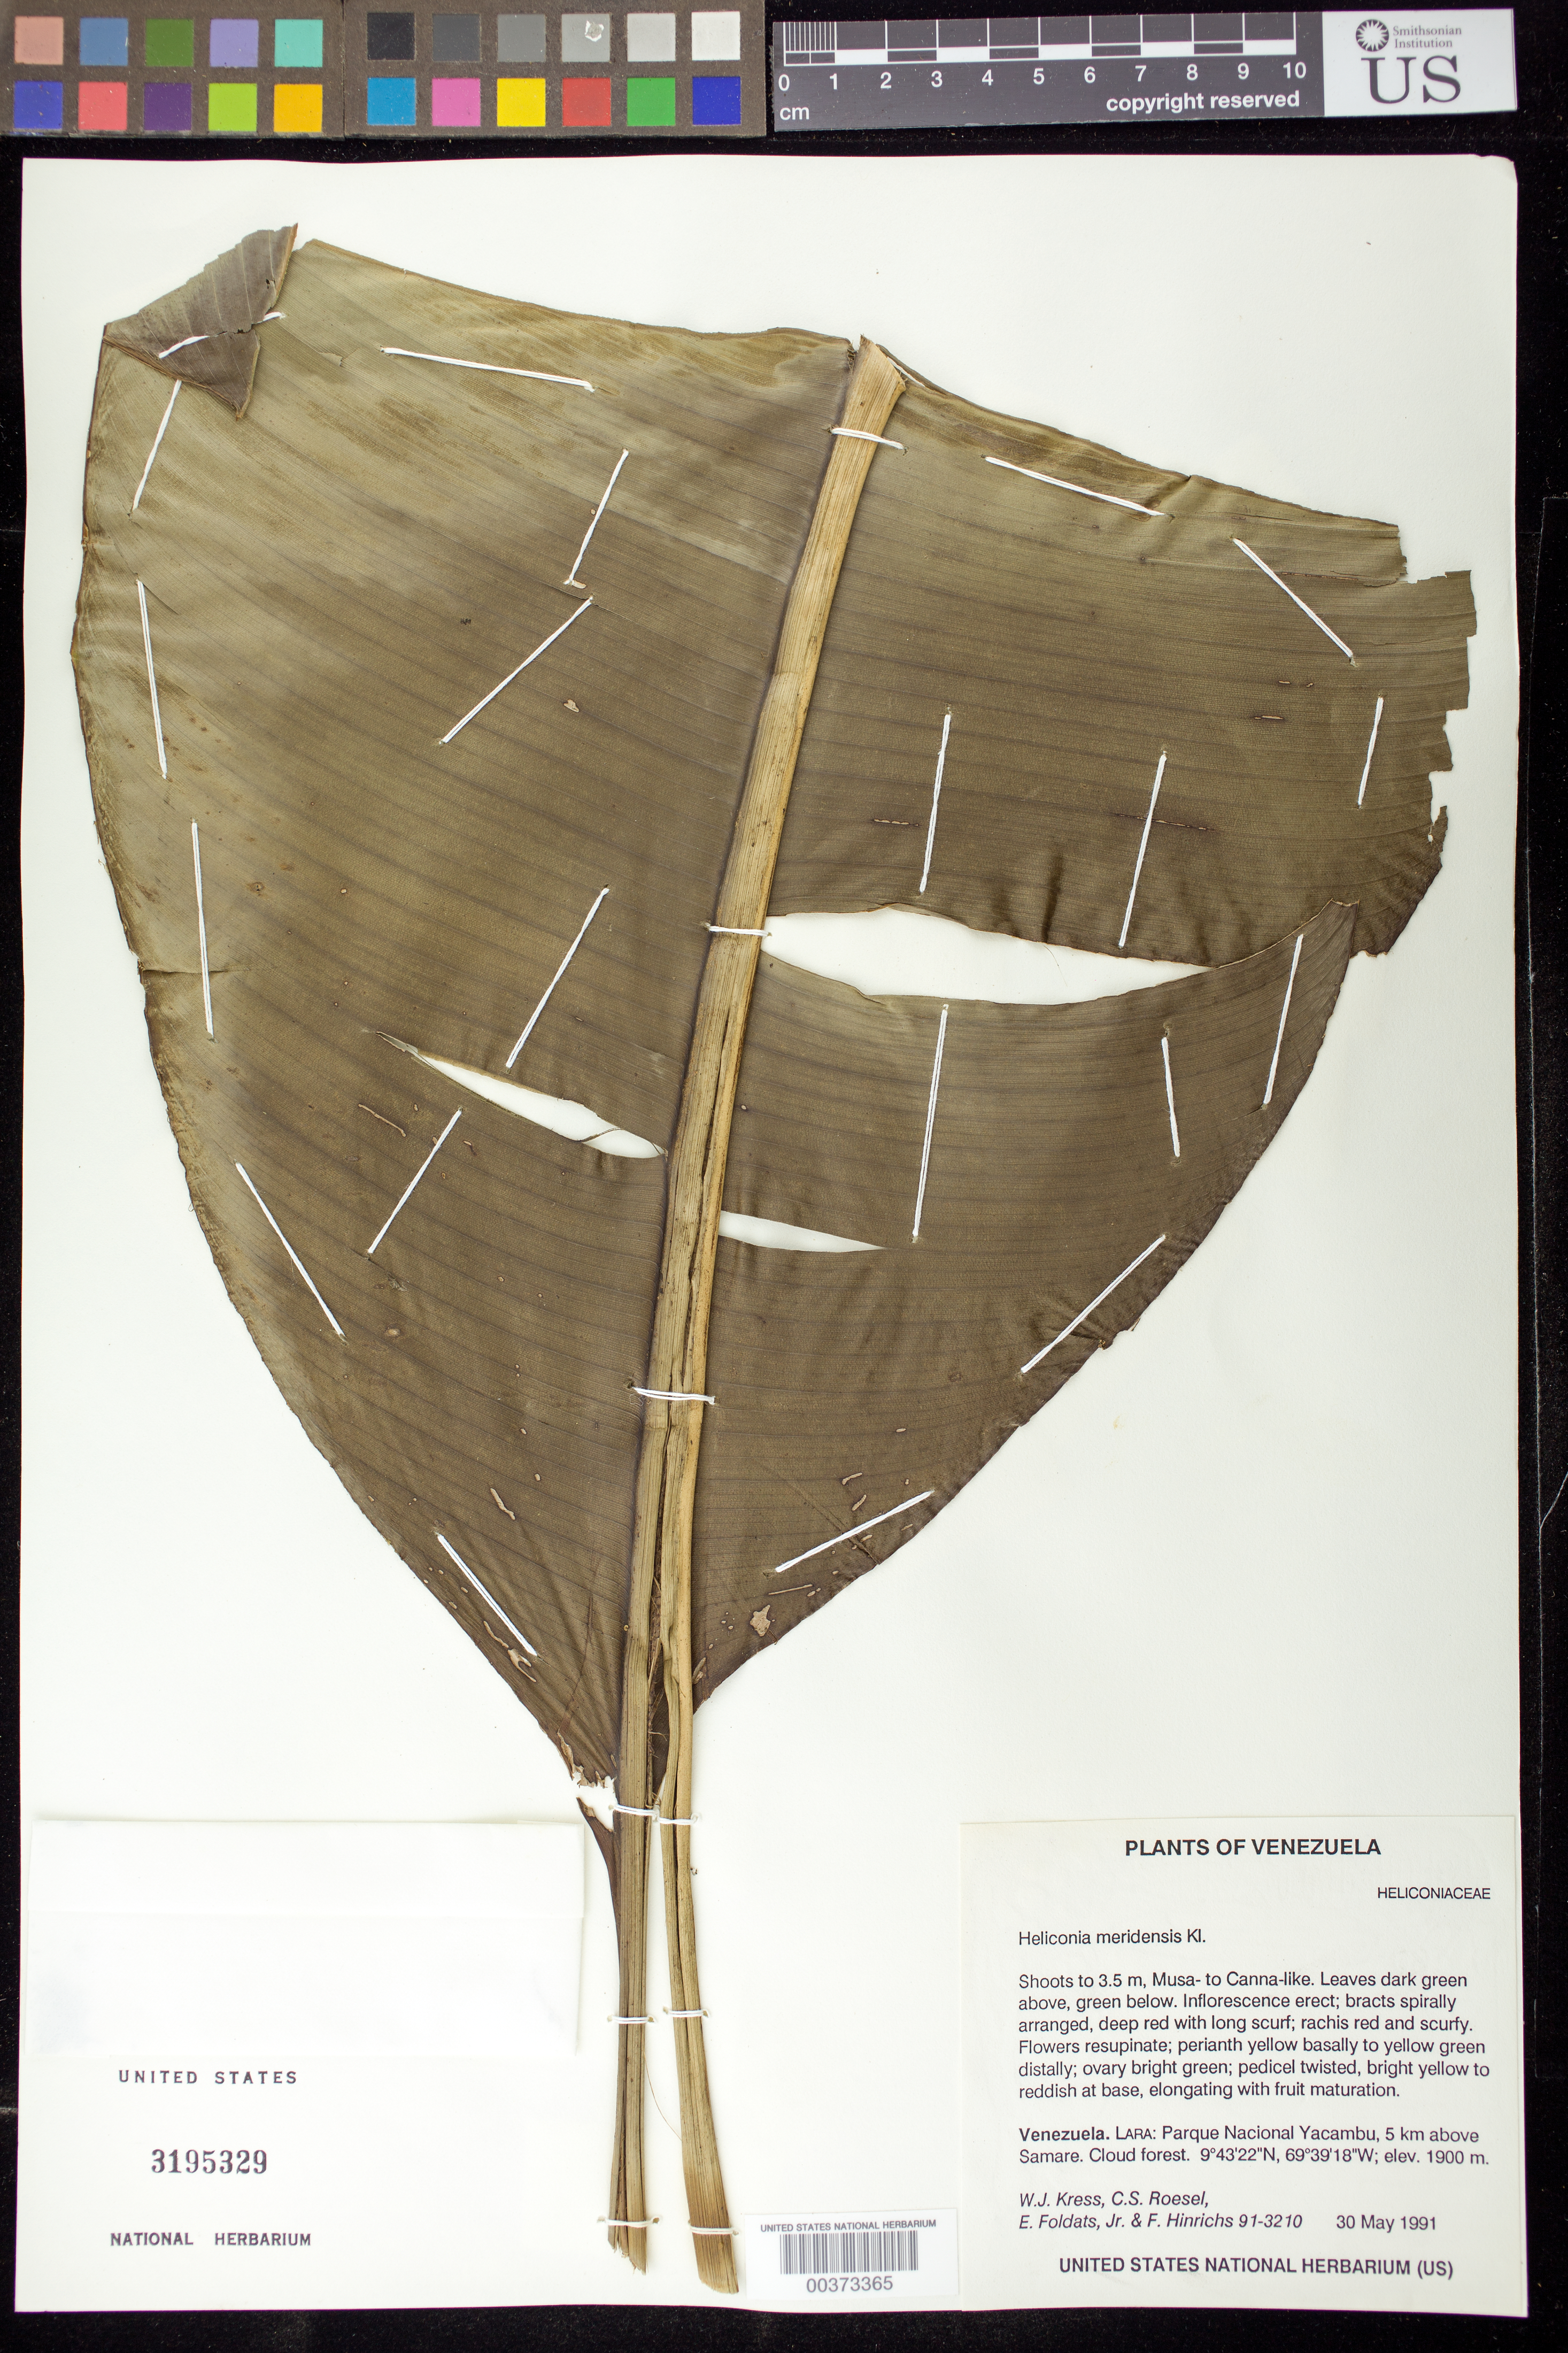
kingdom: Plantae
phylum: Tracheophyta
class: Magnoliopsida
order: Saxifragales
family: Grossulariaceae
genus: Ribes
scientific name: Ribes atropurpureum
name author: C.A. Mey.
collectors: W. J. Kress, C. S. Roesel, E. Foldats & F. Hinrichs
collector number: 91-3210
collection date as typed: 30 May 1991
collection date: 1991-05-30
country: Venezuela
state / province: Lara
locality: Parque nacional yacambu, 5 km above samare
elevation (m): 1900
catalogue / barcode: US 3195329